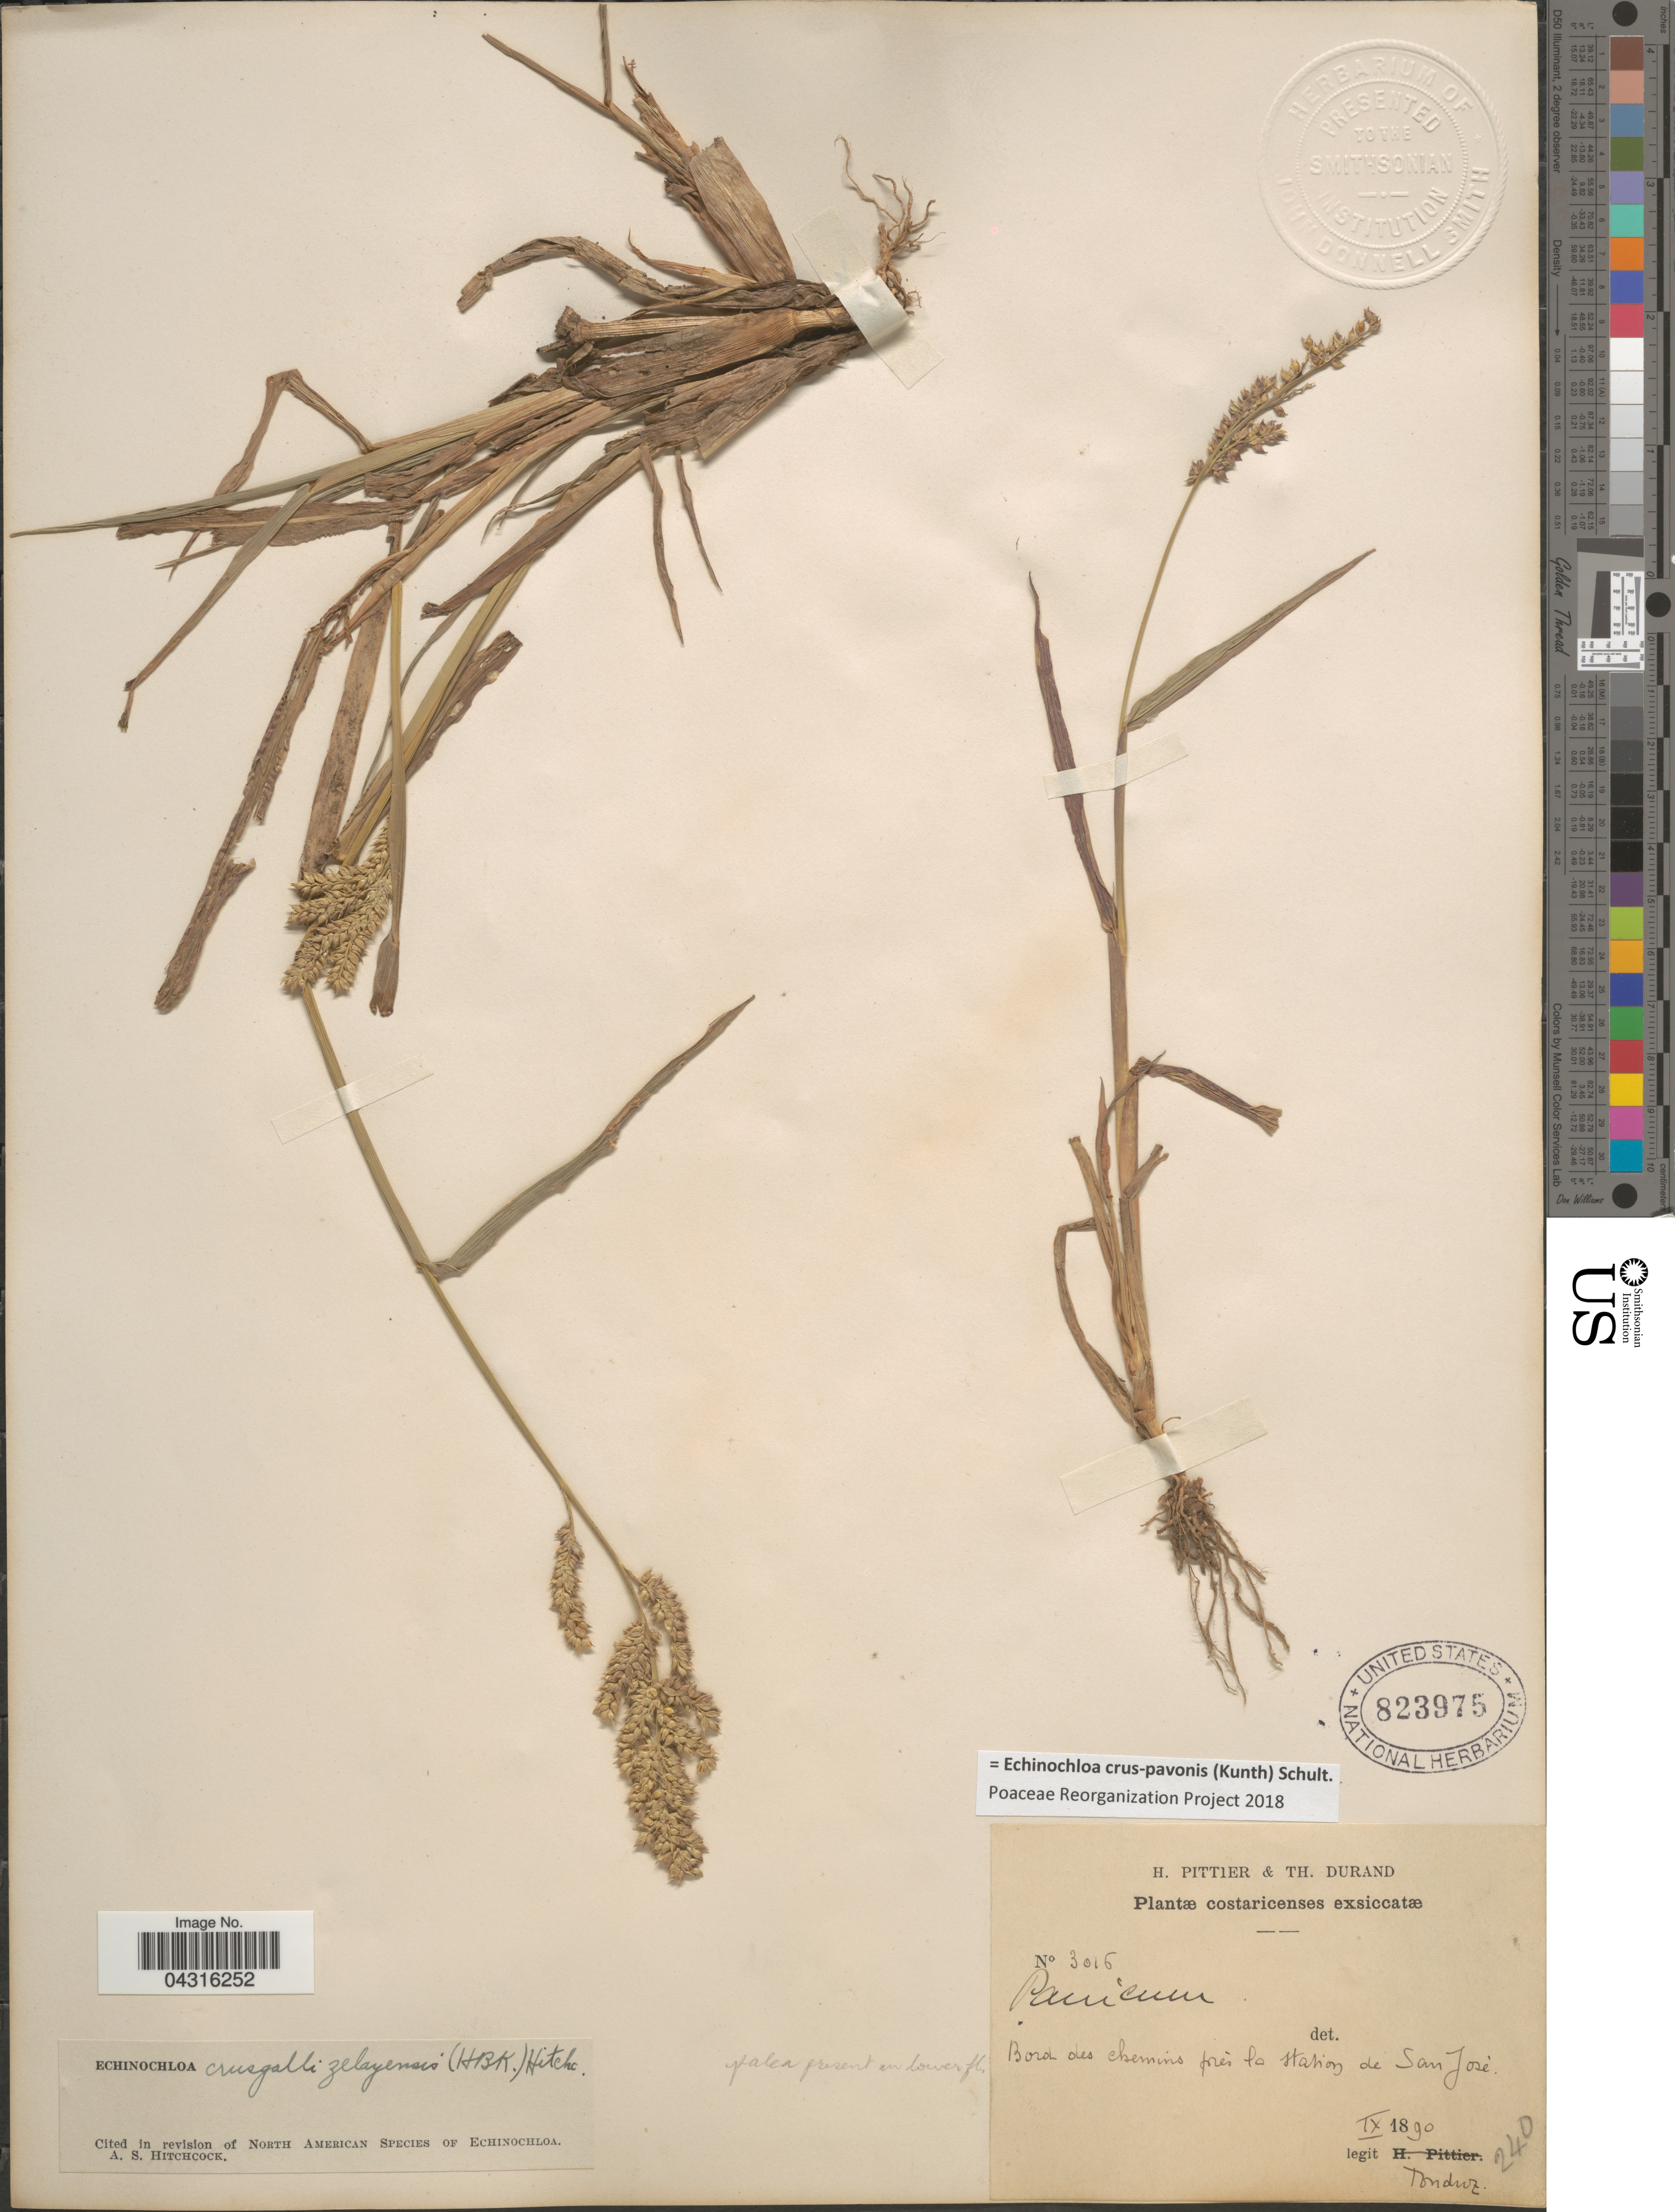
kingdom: Plantae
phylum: Tracheophyta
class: Liliopsida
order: Poales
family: Poaceae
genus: Echinochloa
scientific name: Echinochloa crus-pavonis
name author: (Kunth) Schult.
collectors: Tonduz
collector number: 3016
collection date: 1890-09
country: Costa Rica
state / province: San José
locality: Bord des chemins près la station de San José.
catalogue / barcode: US 823975